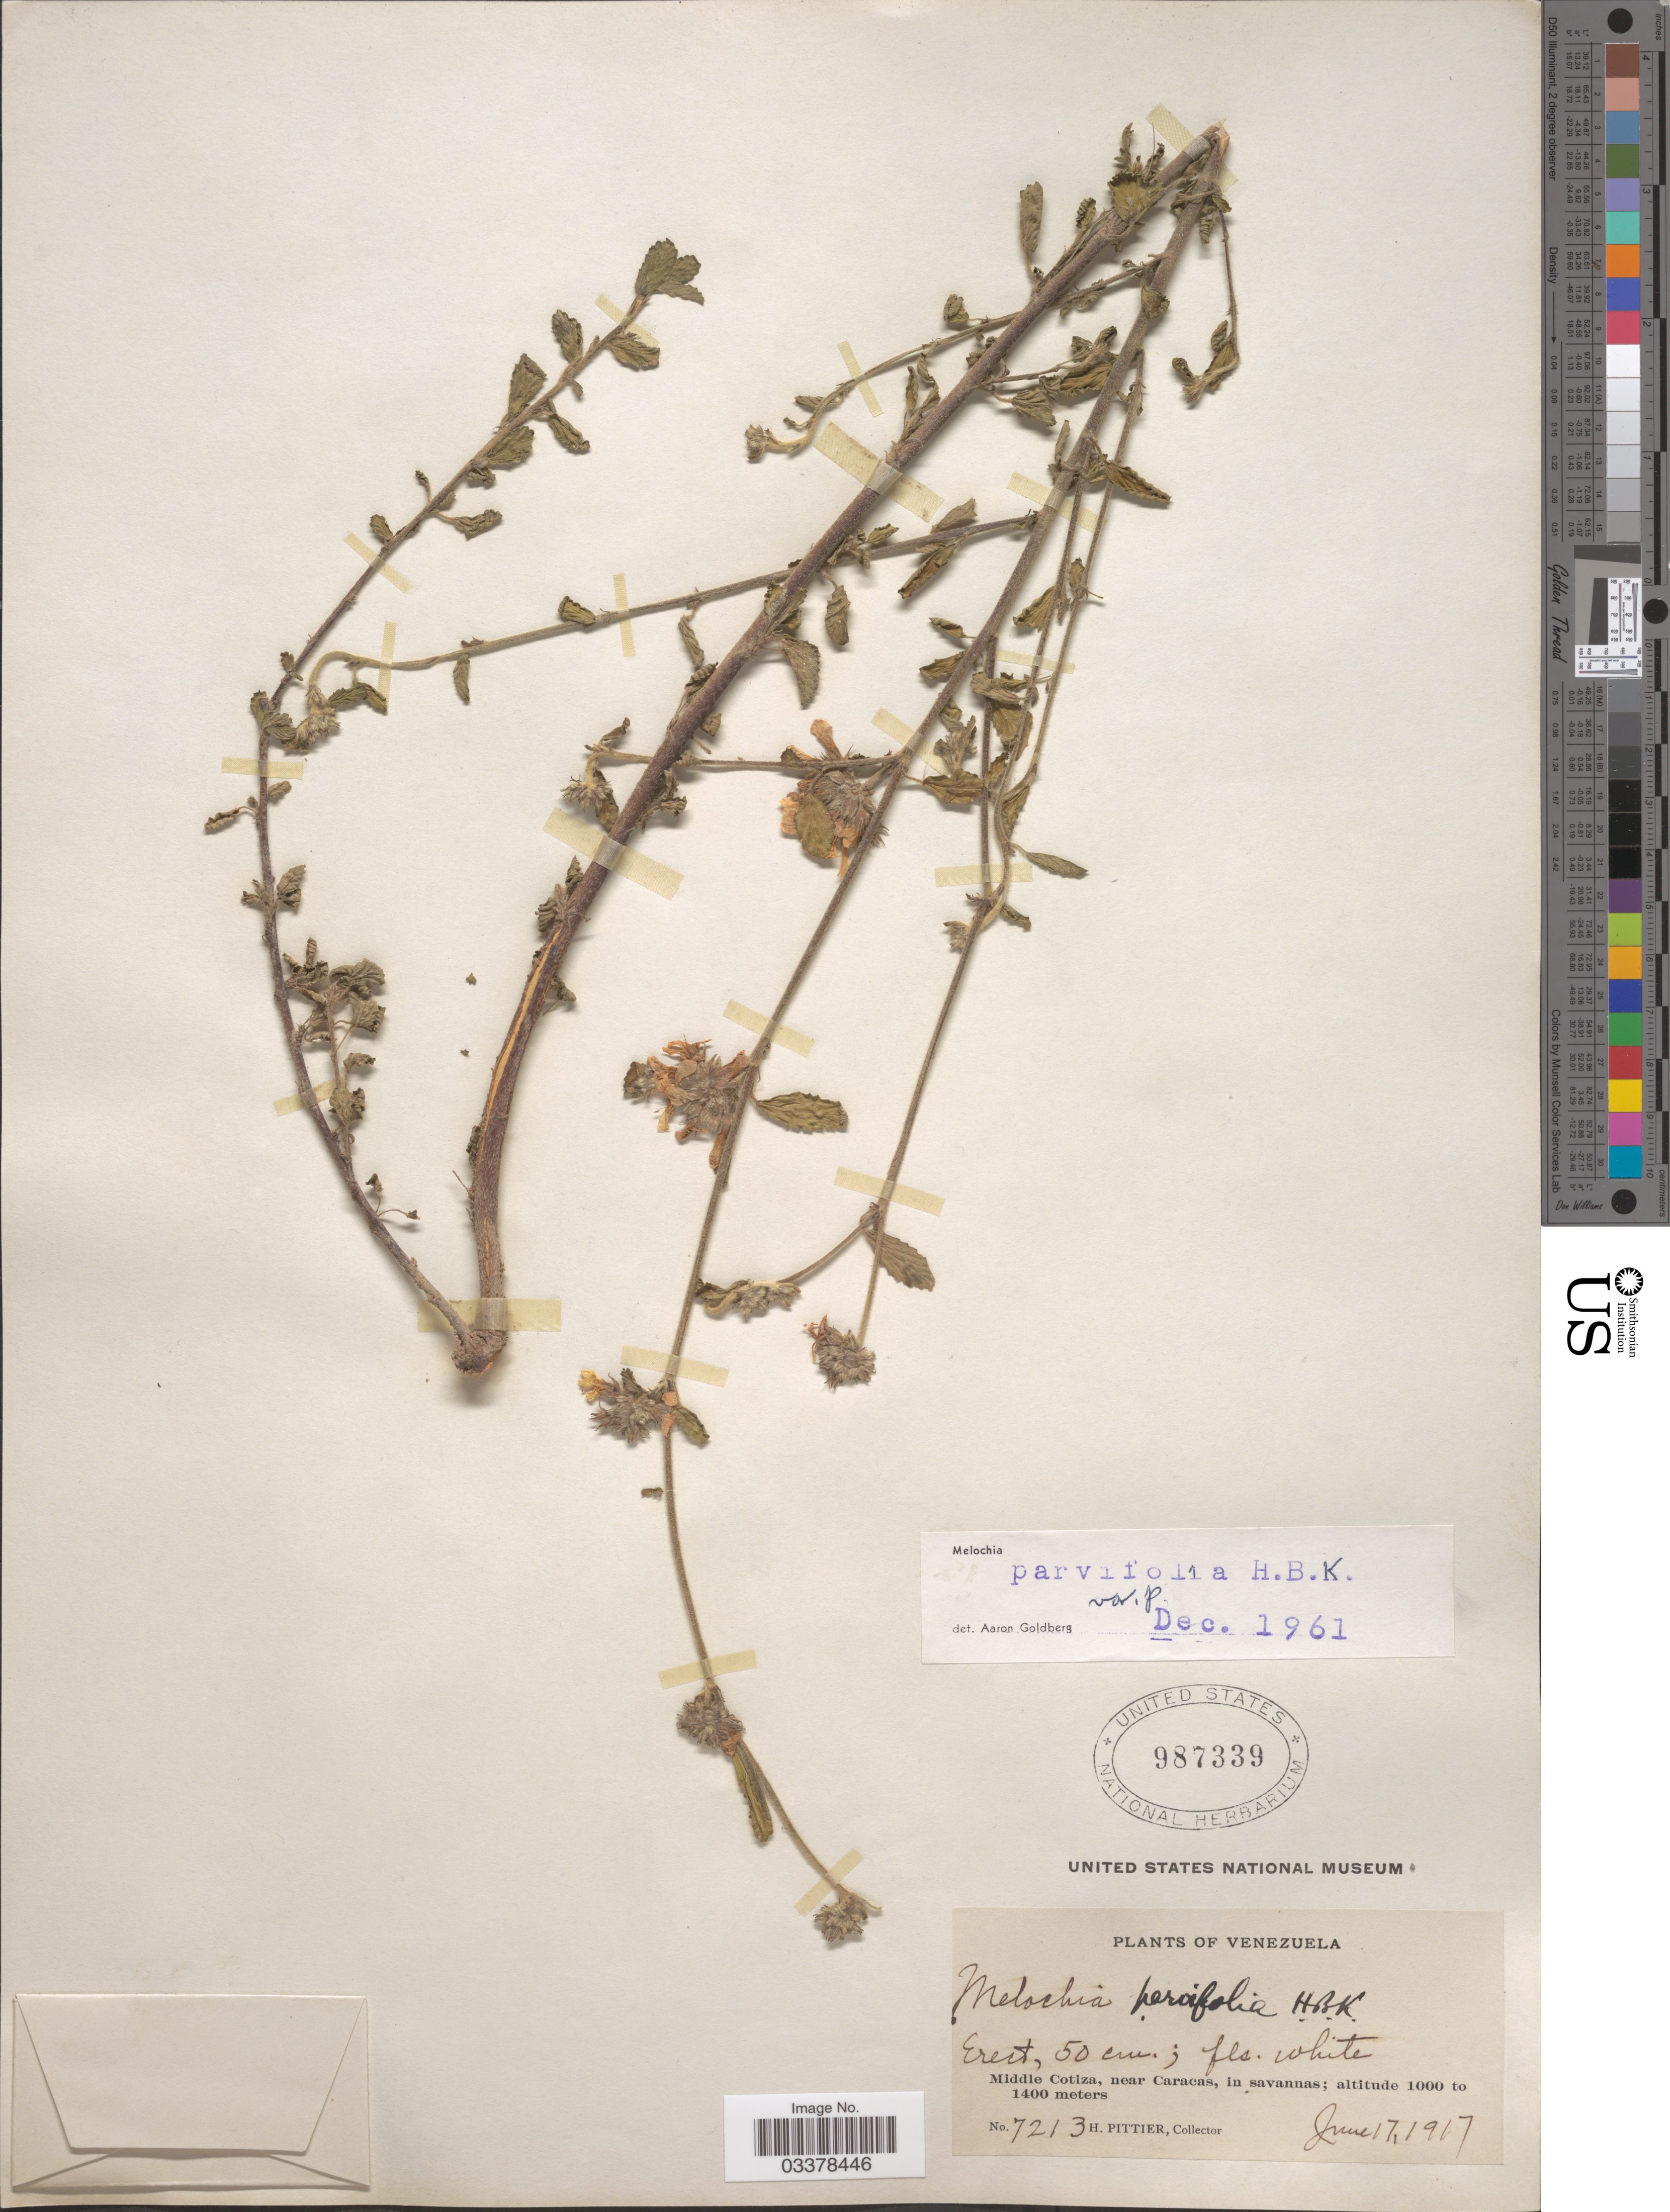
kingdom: Plantae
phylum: Tracheophyta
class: Magnoliopsida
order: Malvales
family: Malvaceae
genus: Melochia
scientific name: Melochia parvifolia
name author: Kunth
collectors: H. F. Pittier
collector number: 7213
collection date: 1917-06-17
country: Venezuela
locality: Middle Cotiza, near Caracas.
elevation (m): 1000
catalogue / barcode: US 987339